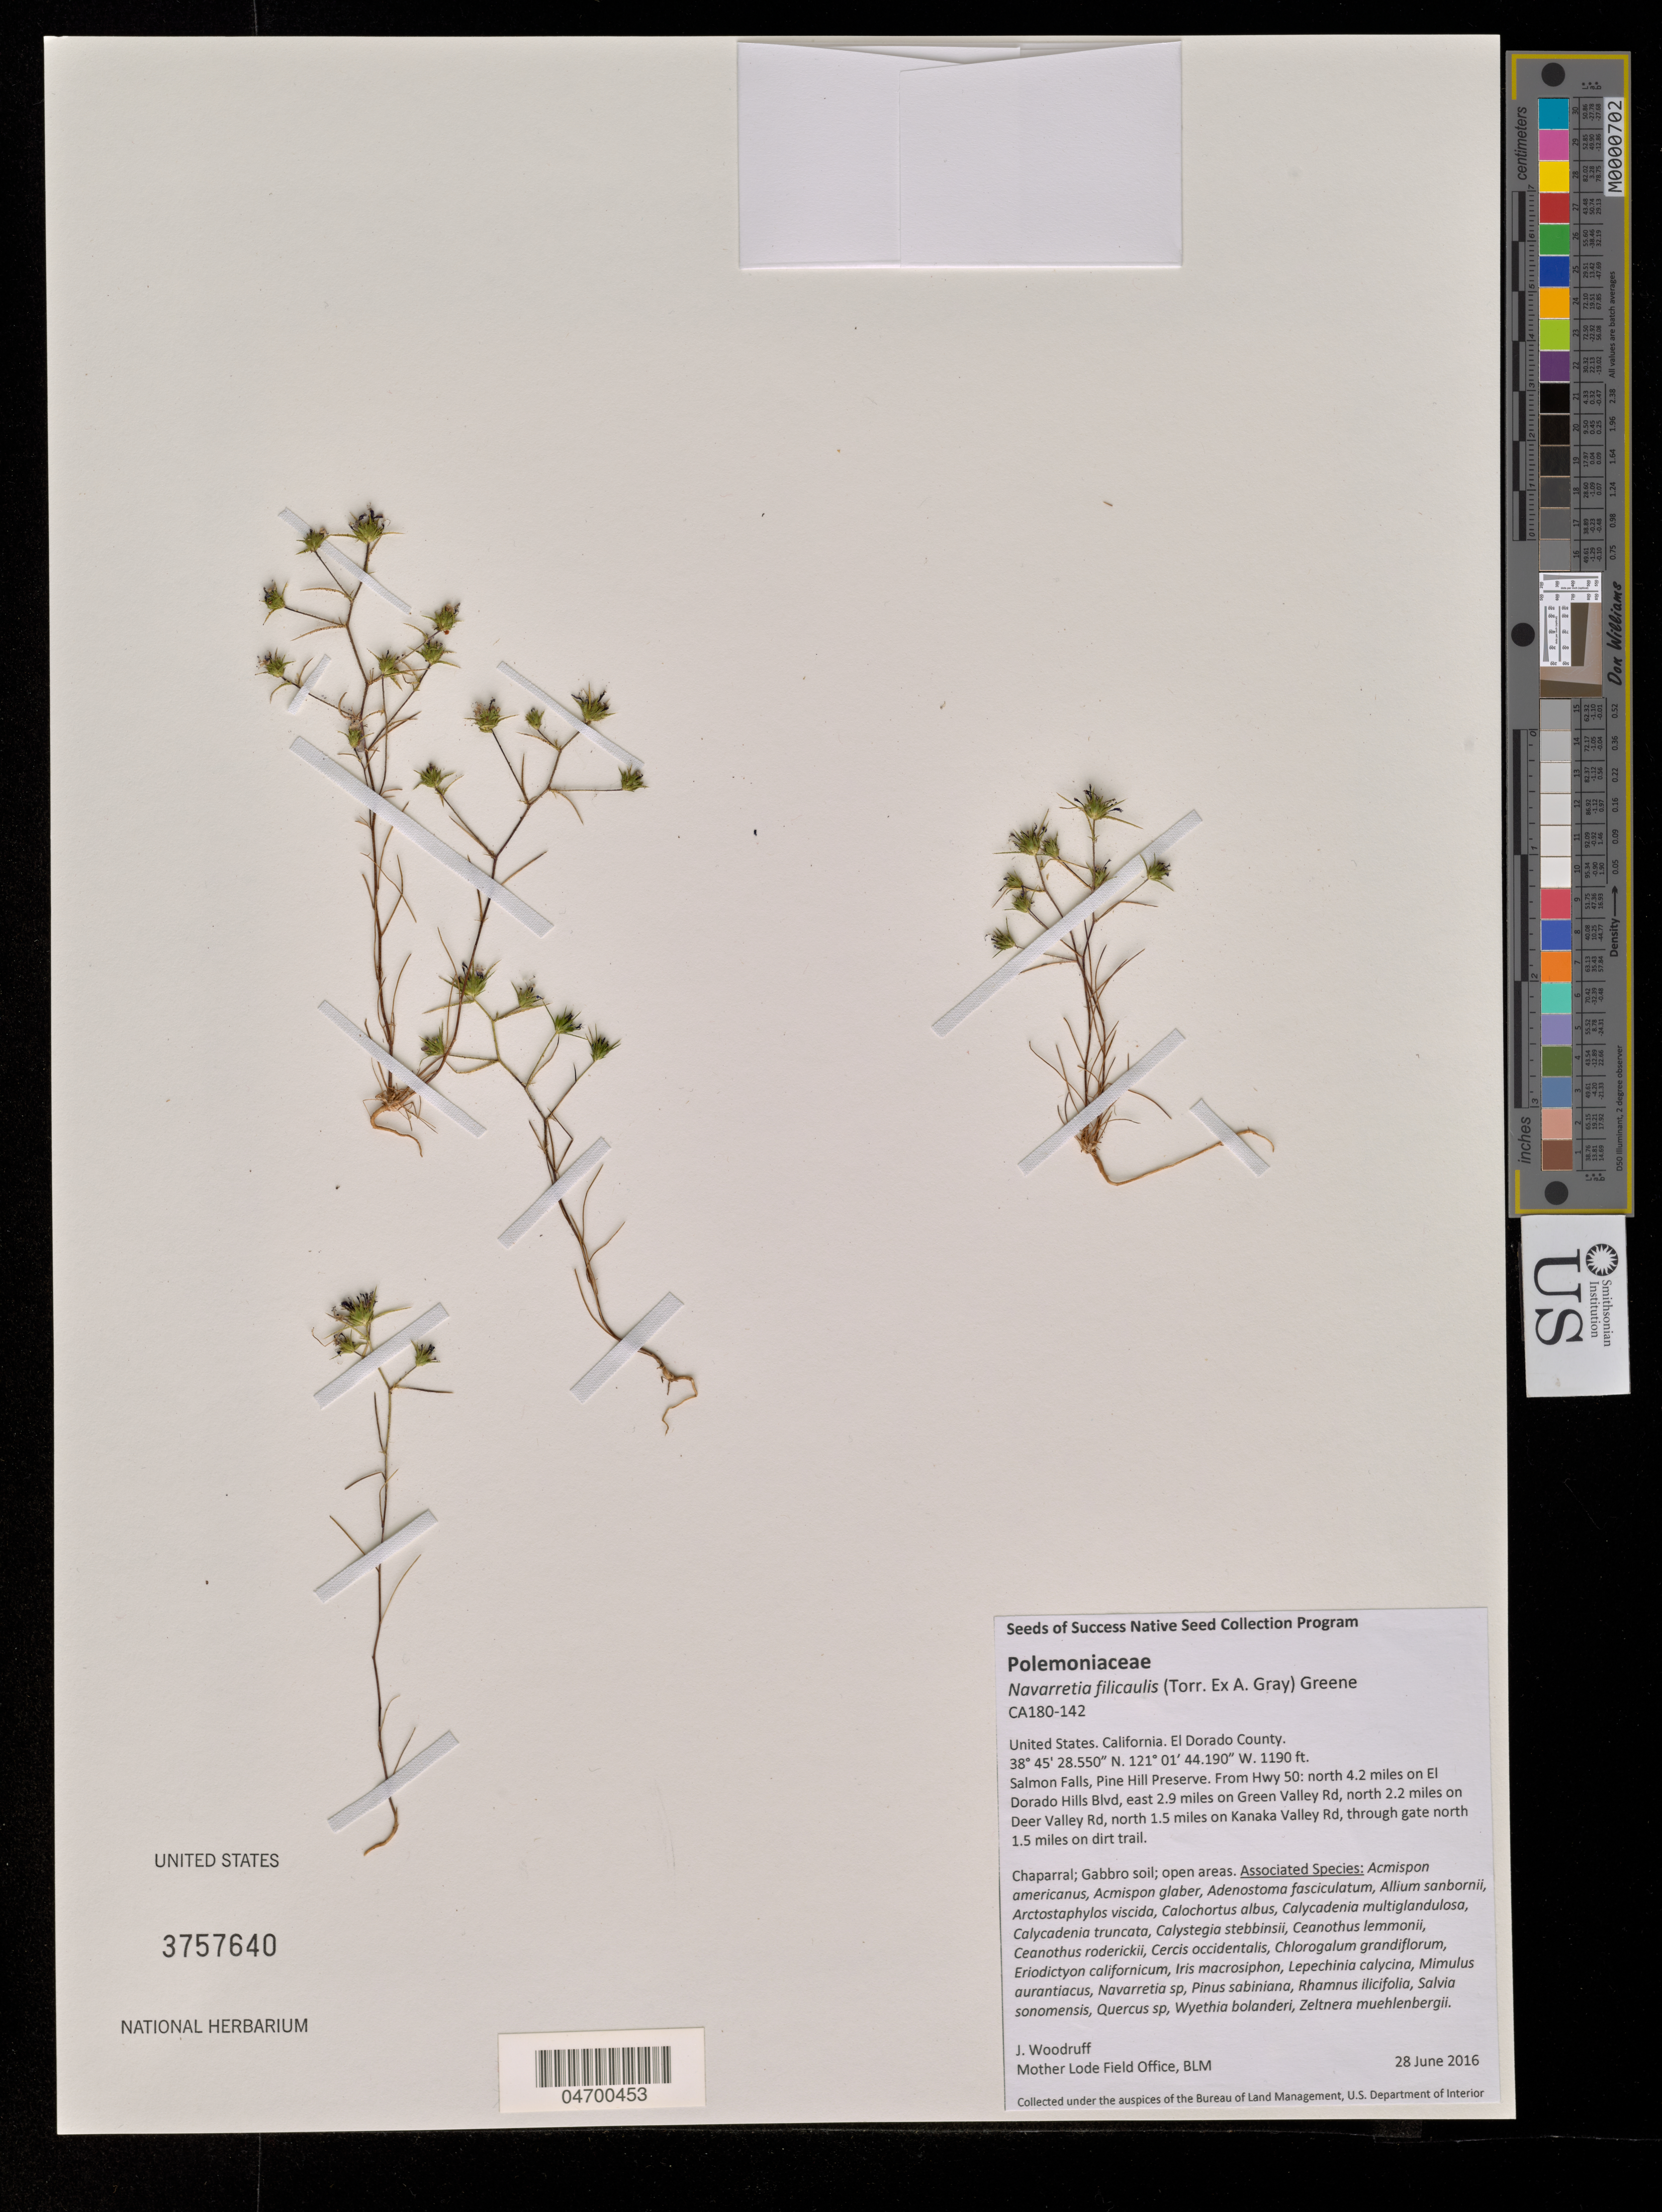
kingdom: Plantae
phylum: Tracheophyta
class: Magnoliopsida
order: Ericales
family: Polemoniaceae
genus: Navarretia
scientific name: Navarretia filicaulis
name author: (Torr. ex A. Gray) S.W. Greene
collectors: J. Woodruff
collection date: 2016-06-28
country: United States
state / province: California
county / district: El Dorado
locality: El Dorado County. Salmon Falls, Pine Hill Preserve. From Hwy 50: north 4.2 miles on El Dorado Hills Blvd, east 2.9 miles on Green Valley Rd, north 2.2 miles on Deer Valley Rd, north 1.5 miles on Kanaka Valley Rd, through gate north 1.5 miles on dirt trail.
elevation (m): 363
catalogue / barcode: US 3757640